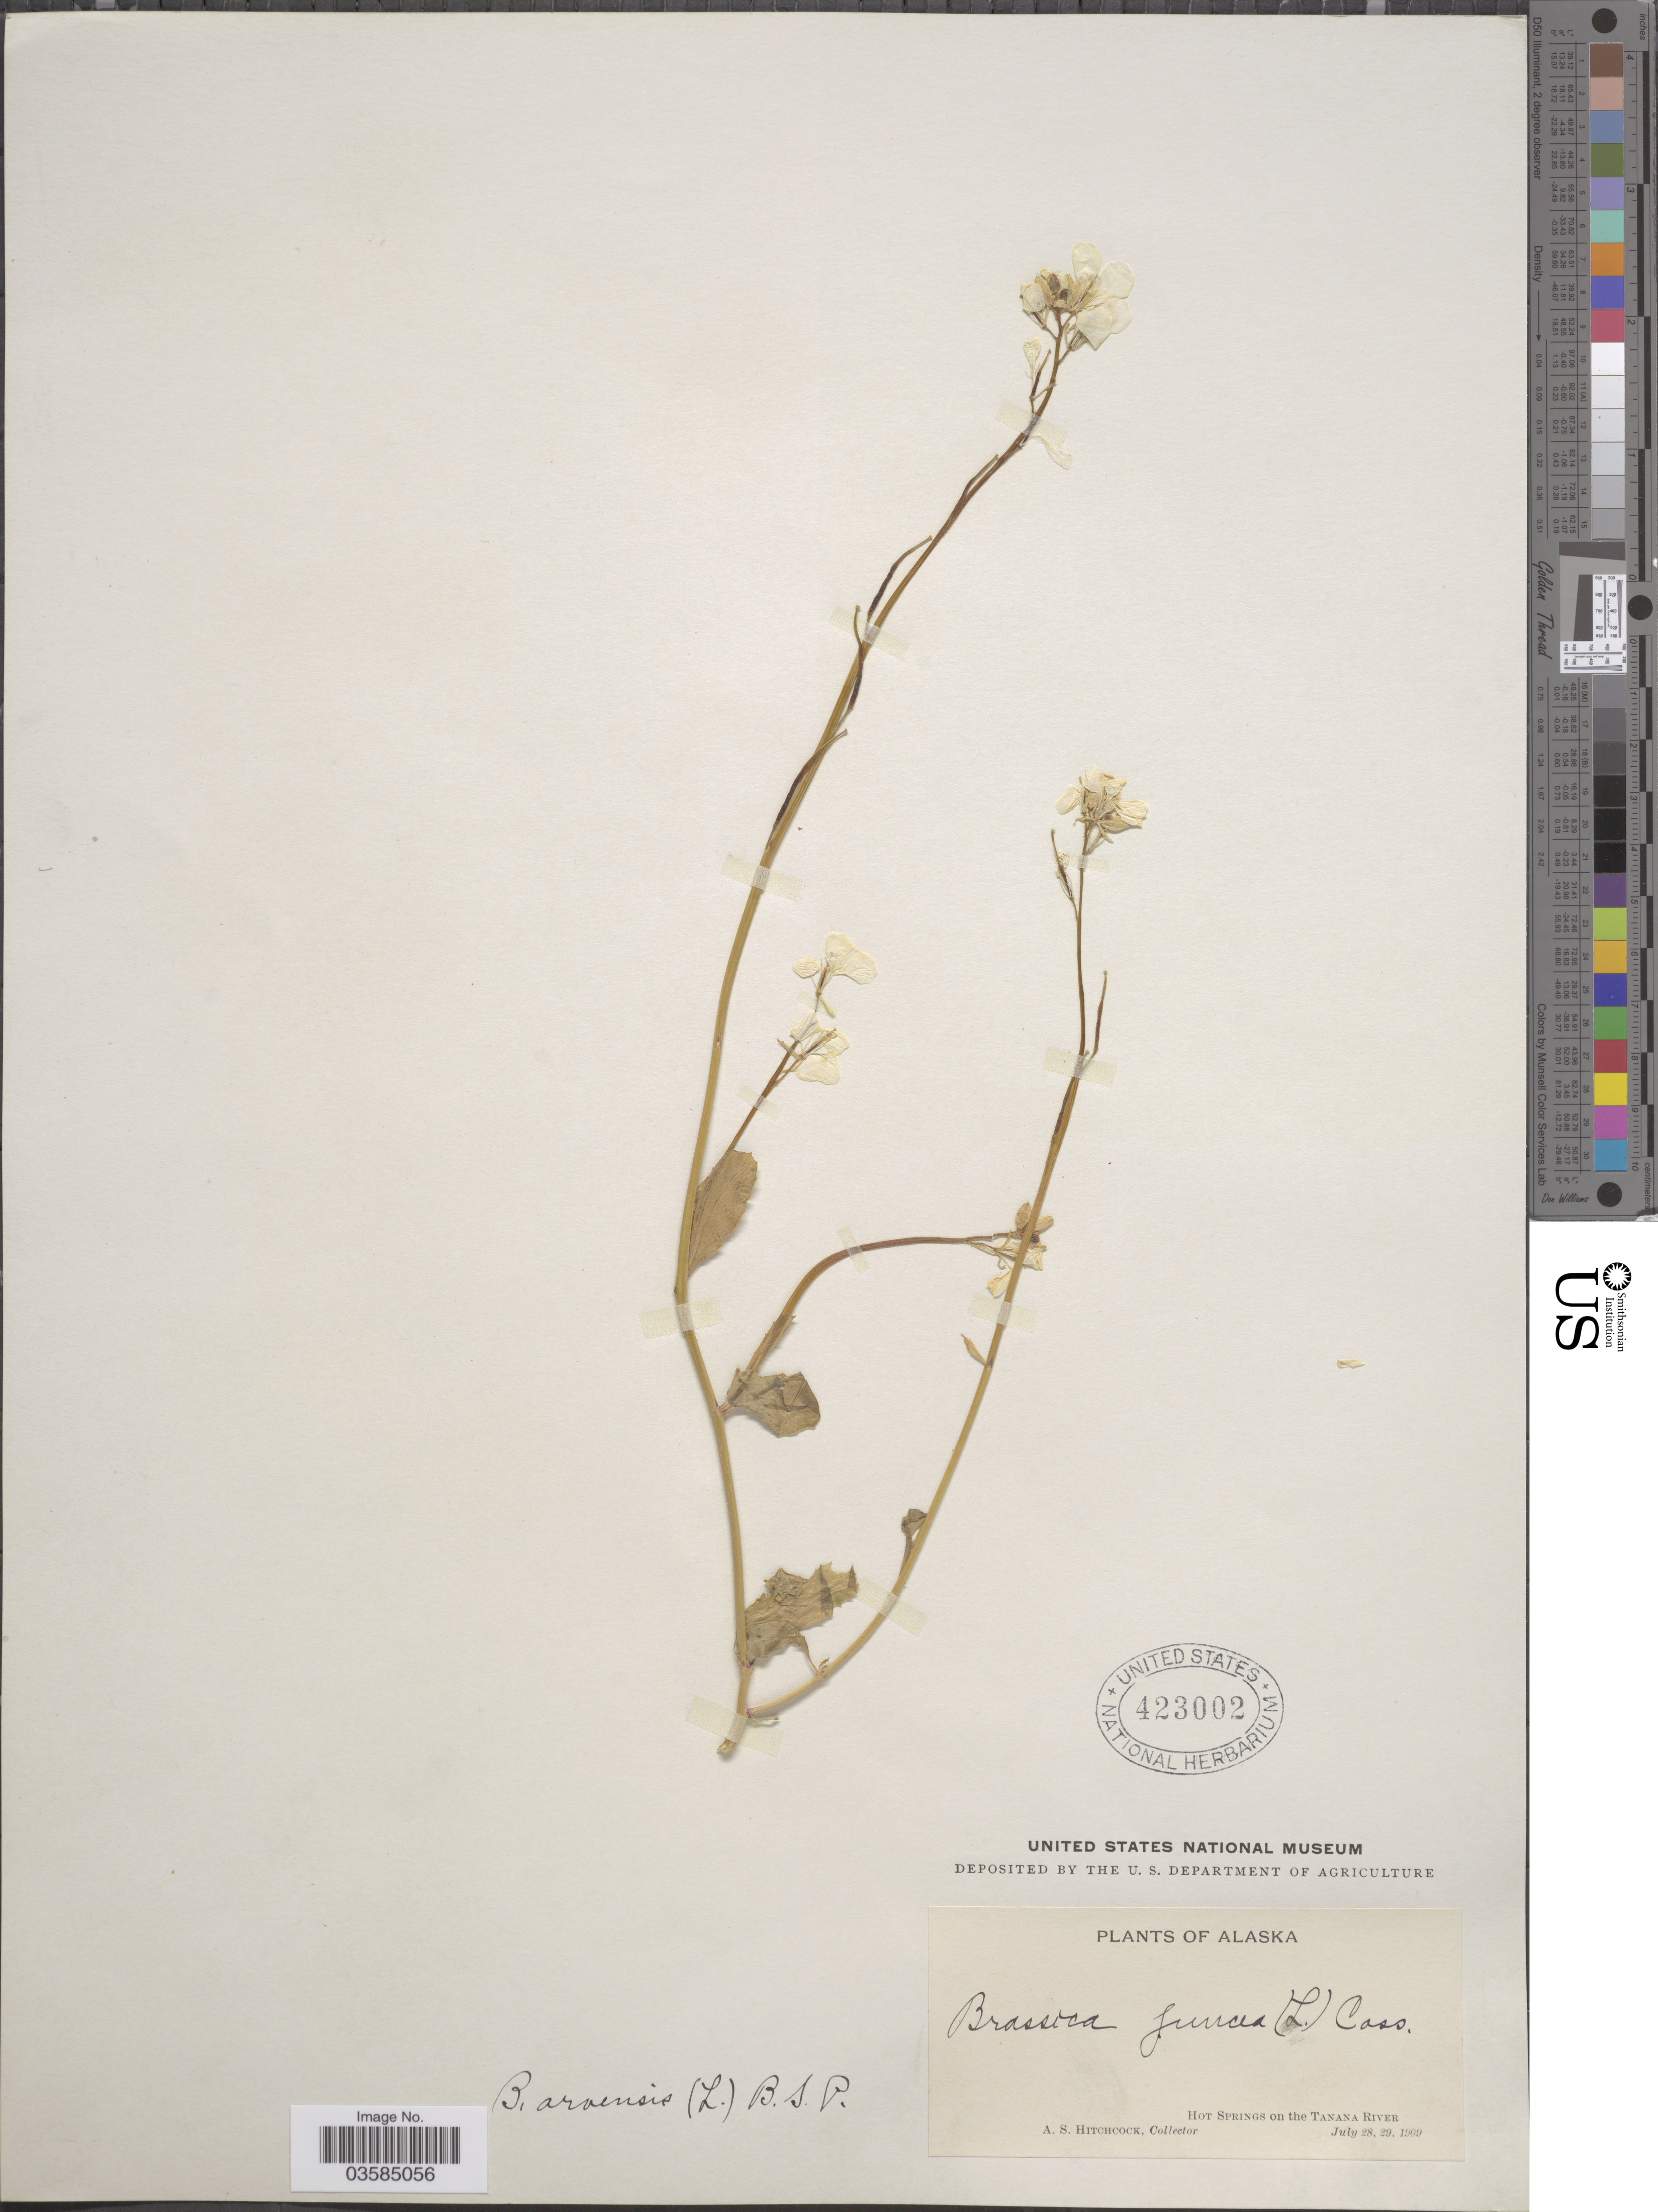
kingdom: Plantae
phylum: Tracheophyta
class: Magnoliopsida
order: Brassicales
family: Brassicaceae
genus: Brassica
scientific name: Brassica kaber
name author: (DC.) L.C. Wheeler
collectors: A. S. Hitchcock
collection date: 1909-07-28/1909-07-29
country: United States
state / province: Alaska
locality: Hot springs on the Tanana River.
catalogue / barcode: US 423002